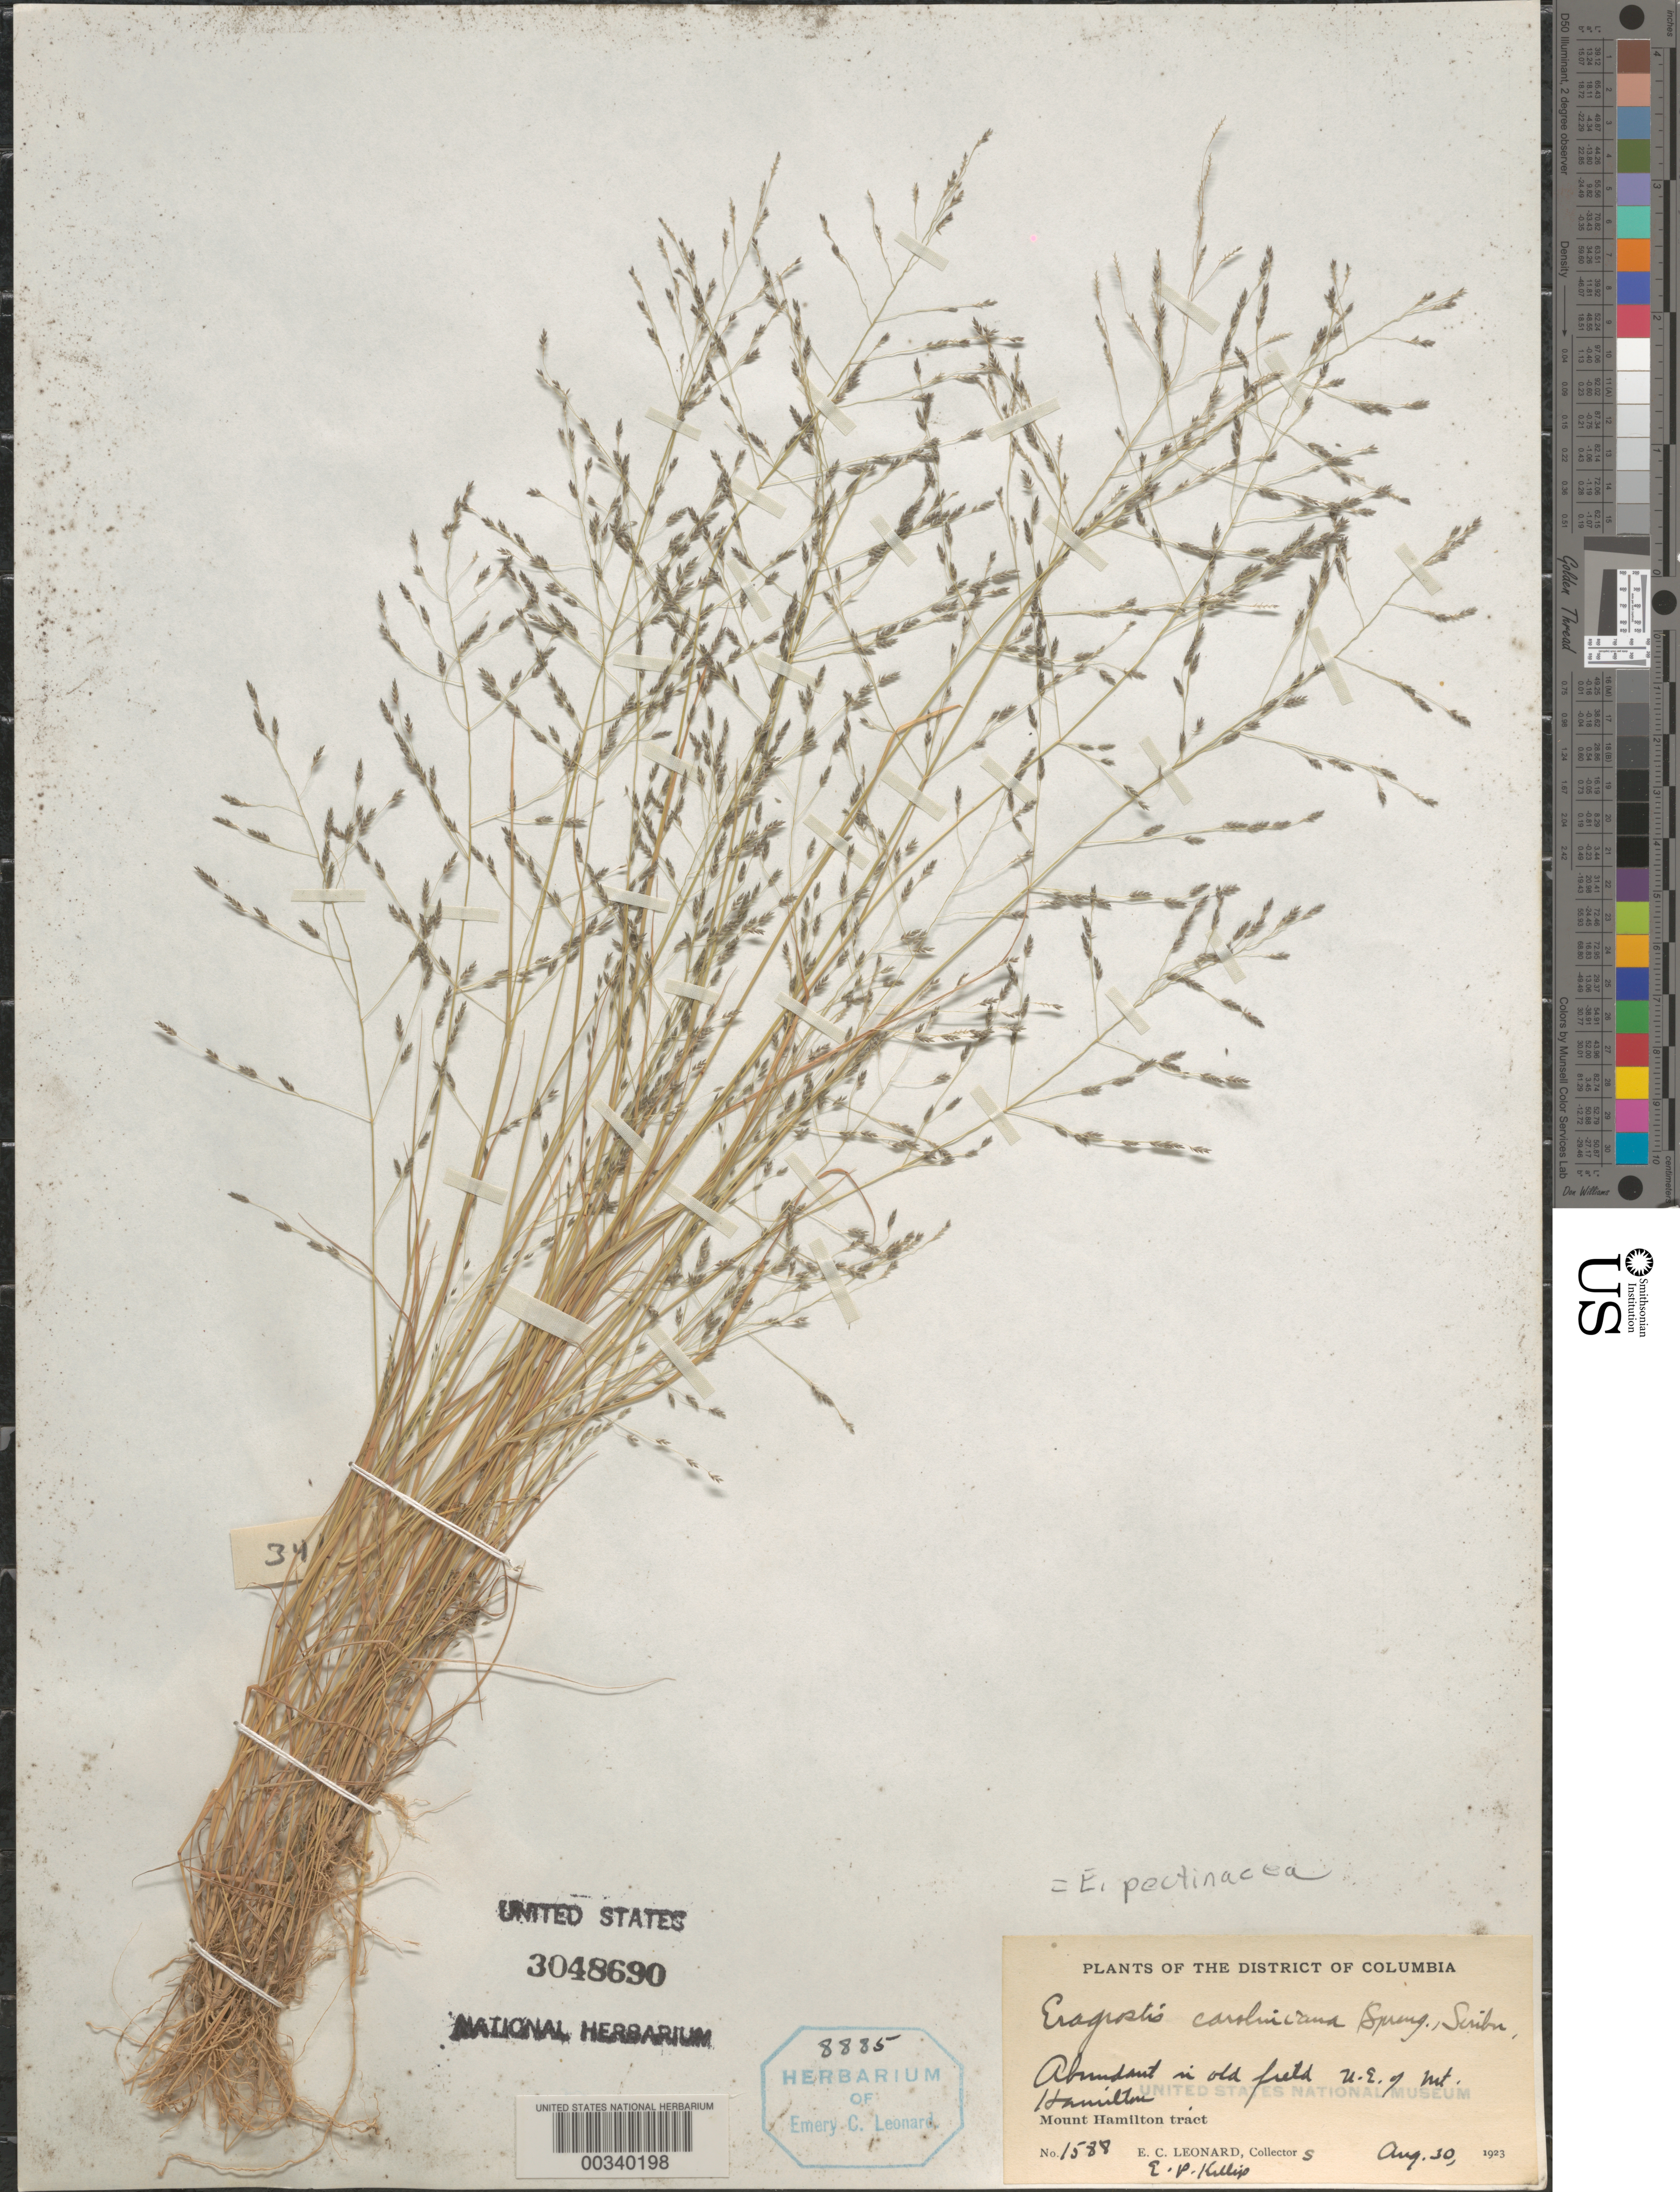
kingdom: Plantae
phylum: Tracheophyta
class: Liliopsida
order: Poales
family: Poaceae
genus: Eragrostis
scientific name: Eragrostis pectinacea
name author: (Michx.) Nees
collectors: E. C. Leonard & E. P. Killip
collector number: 1588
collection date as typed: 30 Aug 1923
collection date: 1923-08-30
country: United States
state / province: District of Columbia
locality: Northeast of Mount Hamilton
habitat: In old field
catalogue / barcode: US 3048690